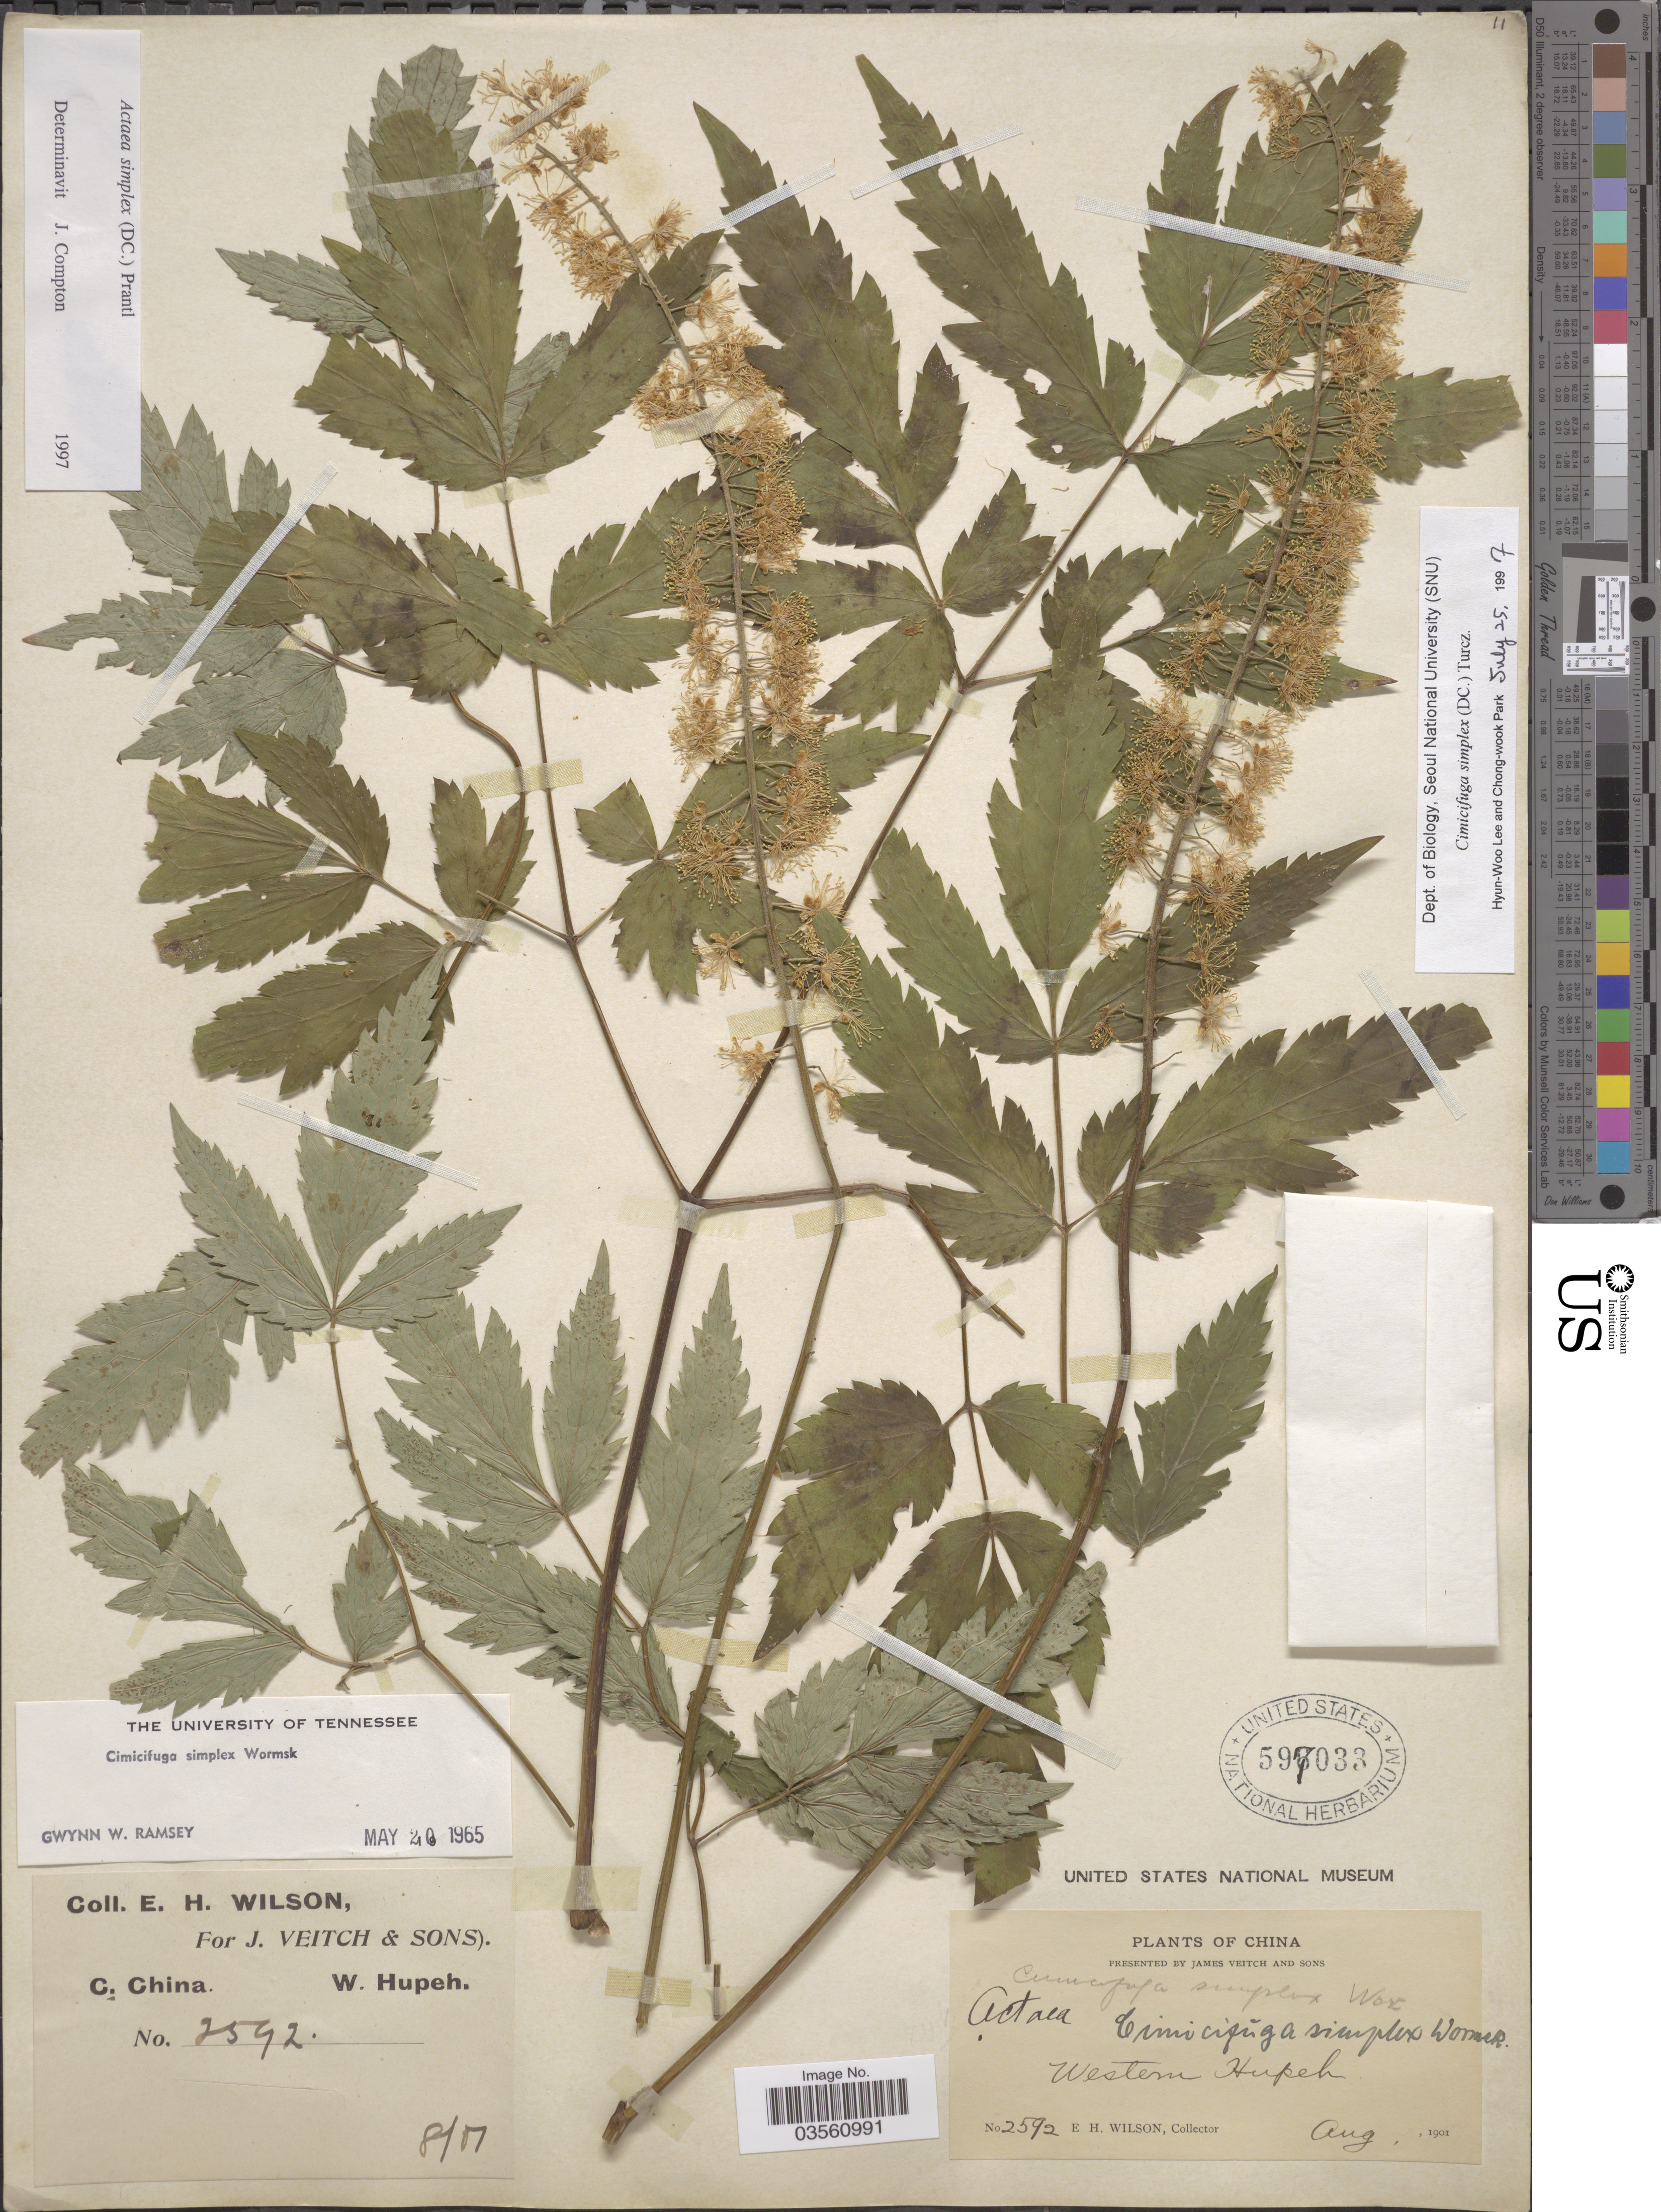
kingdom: Plantae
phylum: Tracheophyta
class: Magnoliopsida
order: Ranunculales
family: Ranunculaceae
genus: Actaea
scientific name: Actaea simplex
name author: (DC.) Wormsk. ex Prantl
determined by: Compton, J. A.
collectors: E. Wilson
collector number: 2592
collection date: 1901-08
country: China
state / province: Hubei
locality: Western Hupeh. C. China.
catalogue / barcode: US 597033